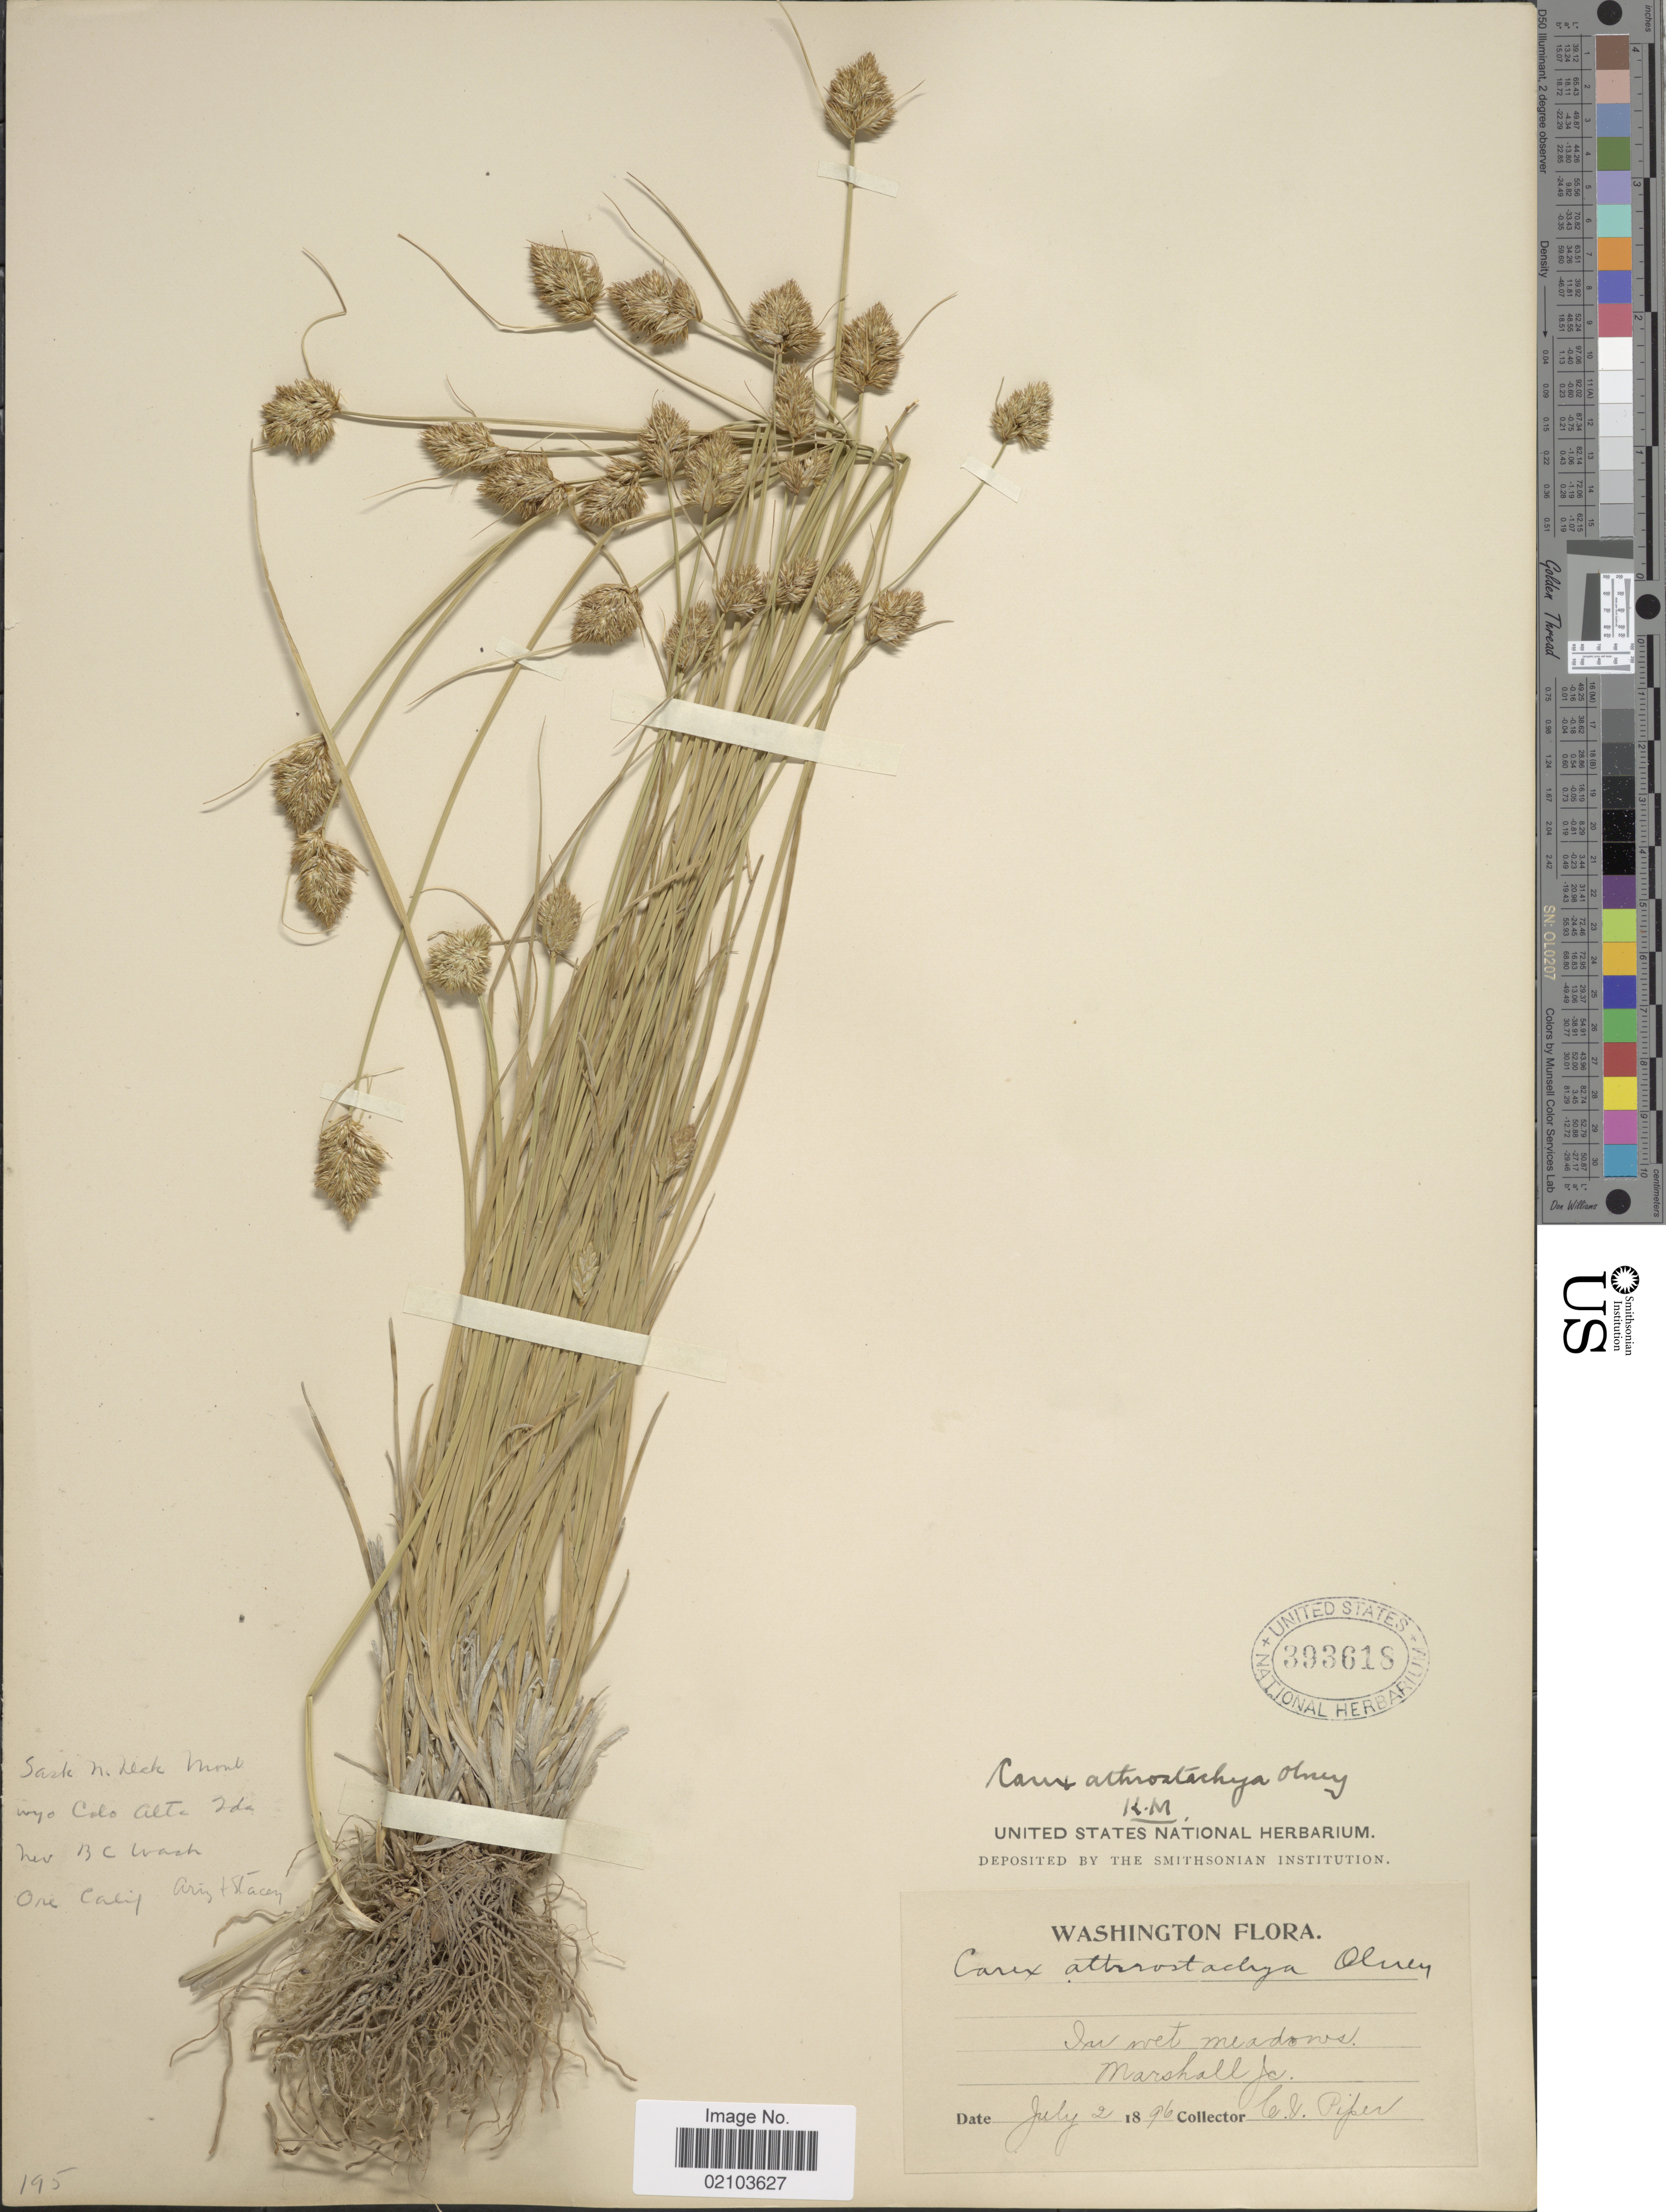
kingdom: Plantae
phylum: Tracheophyta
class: Liliopsida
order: Poales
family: Cyperaceae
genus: Carex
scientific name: Carex athrostachya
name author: Olney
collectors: C. V. Piper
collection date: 1896-07-02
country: United States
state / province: Washington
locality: Marshall Jc.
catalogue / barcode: US 393618